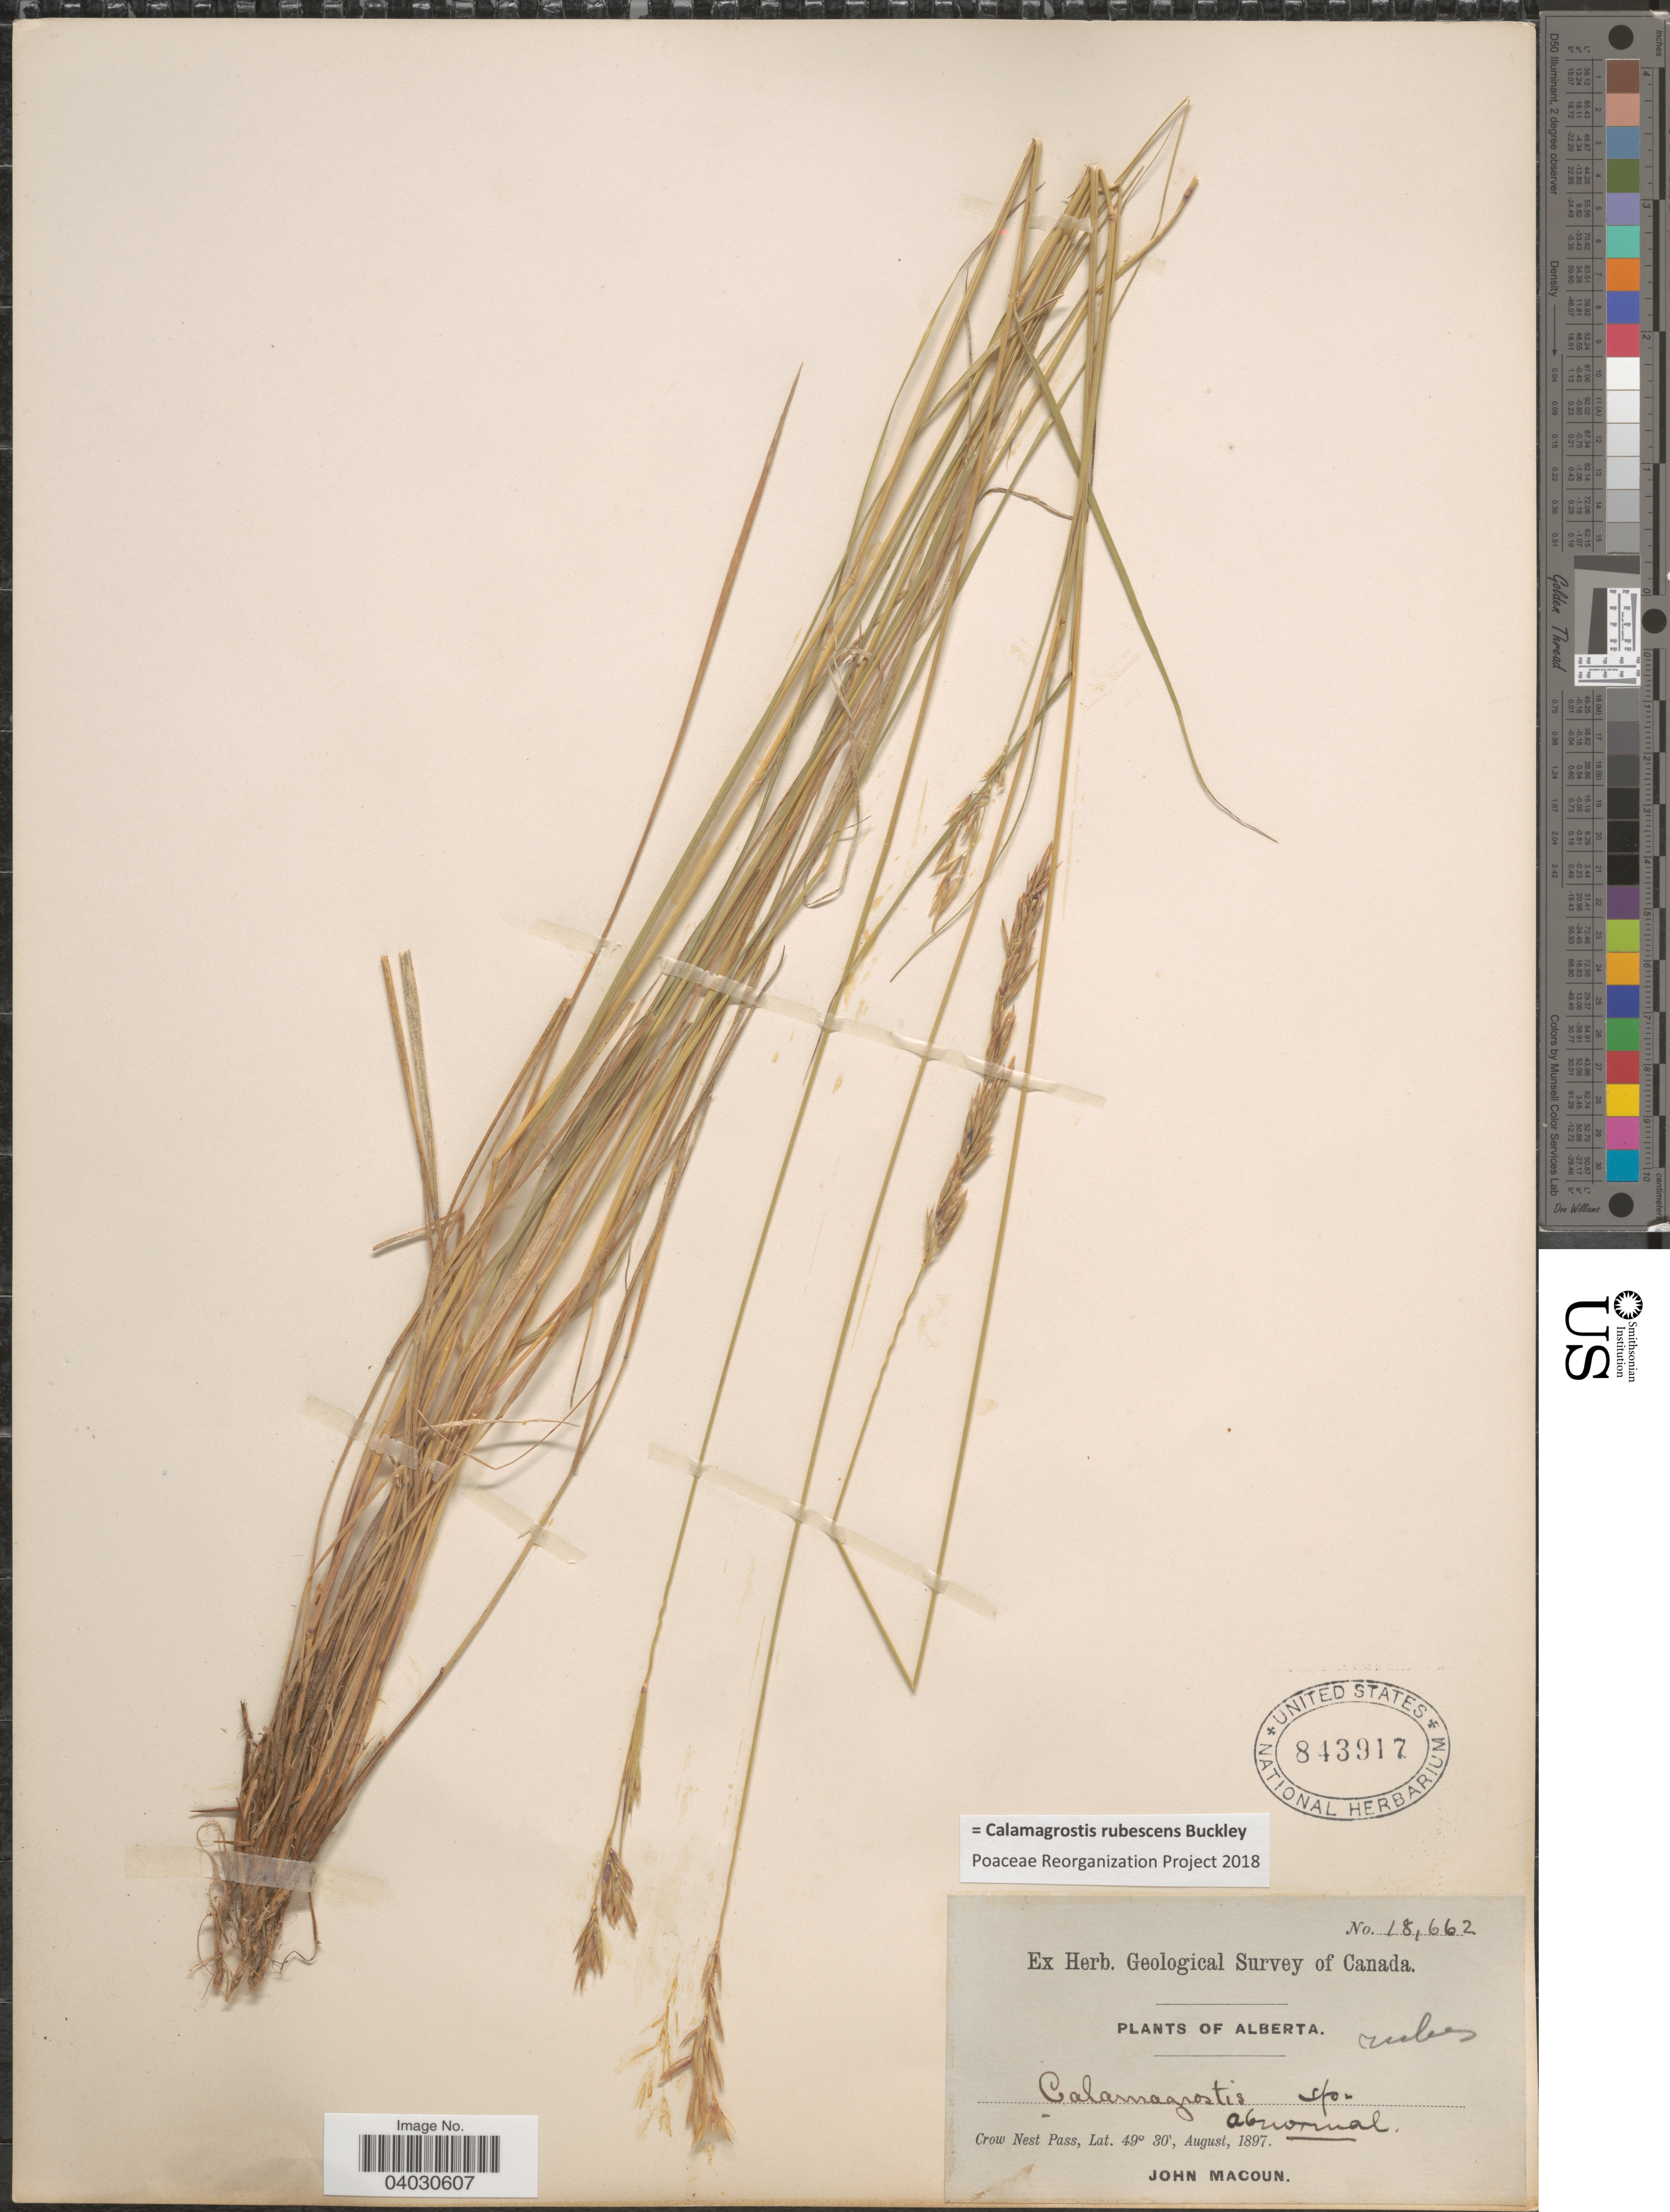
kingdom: Plantae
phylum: Tracheophyta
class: Liliopsida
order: Poales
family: Poaceae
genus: Calamagrostis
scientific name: Calamagrostis rubescens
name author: Buckley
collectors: J. Macoun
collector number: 18662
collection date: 1897-08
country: Canada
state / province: Alberta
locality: Crow Nest Pass.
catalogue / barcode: US 843917